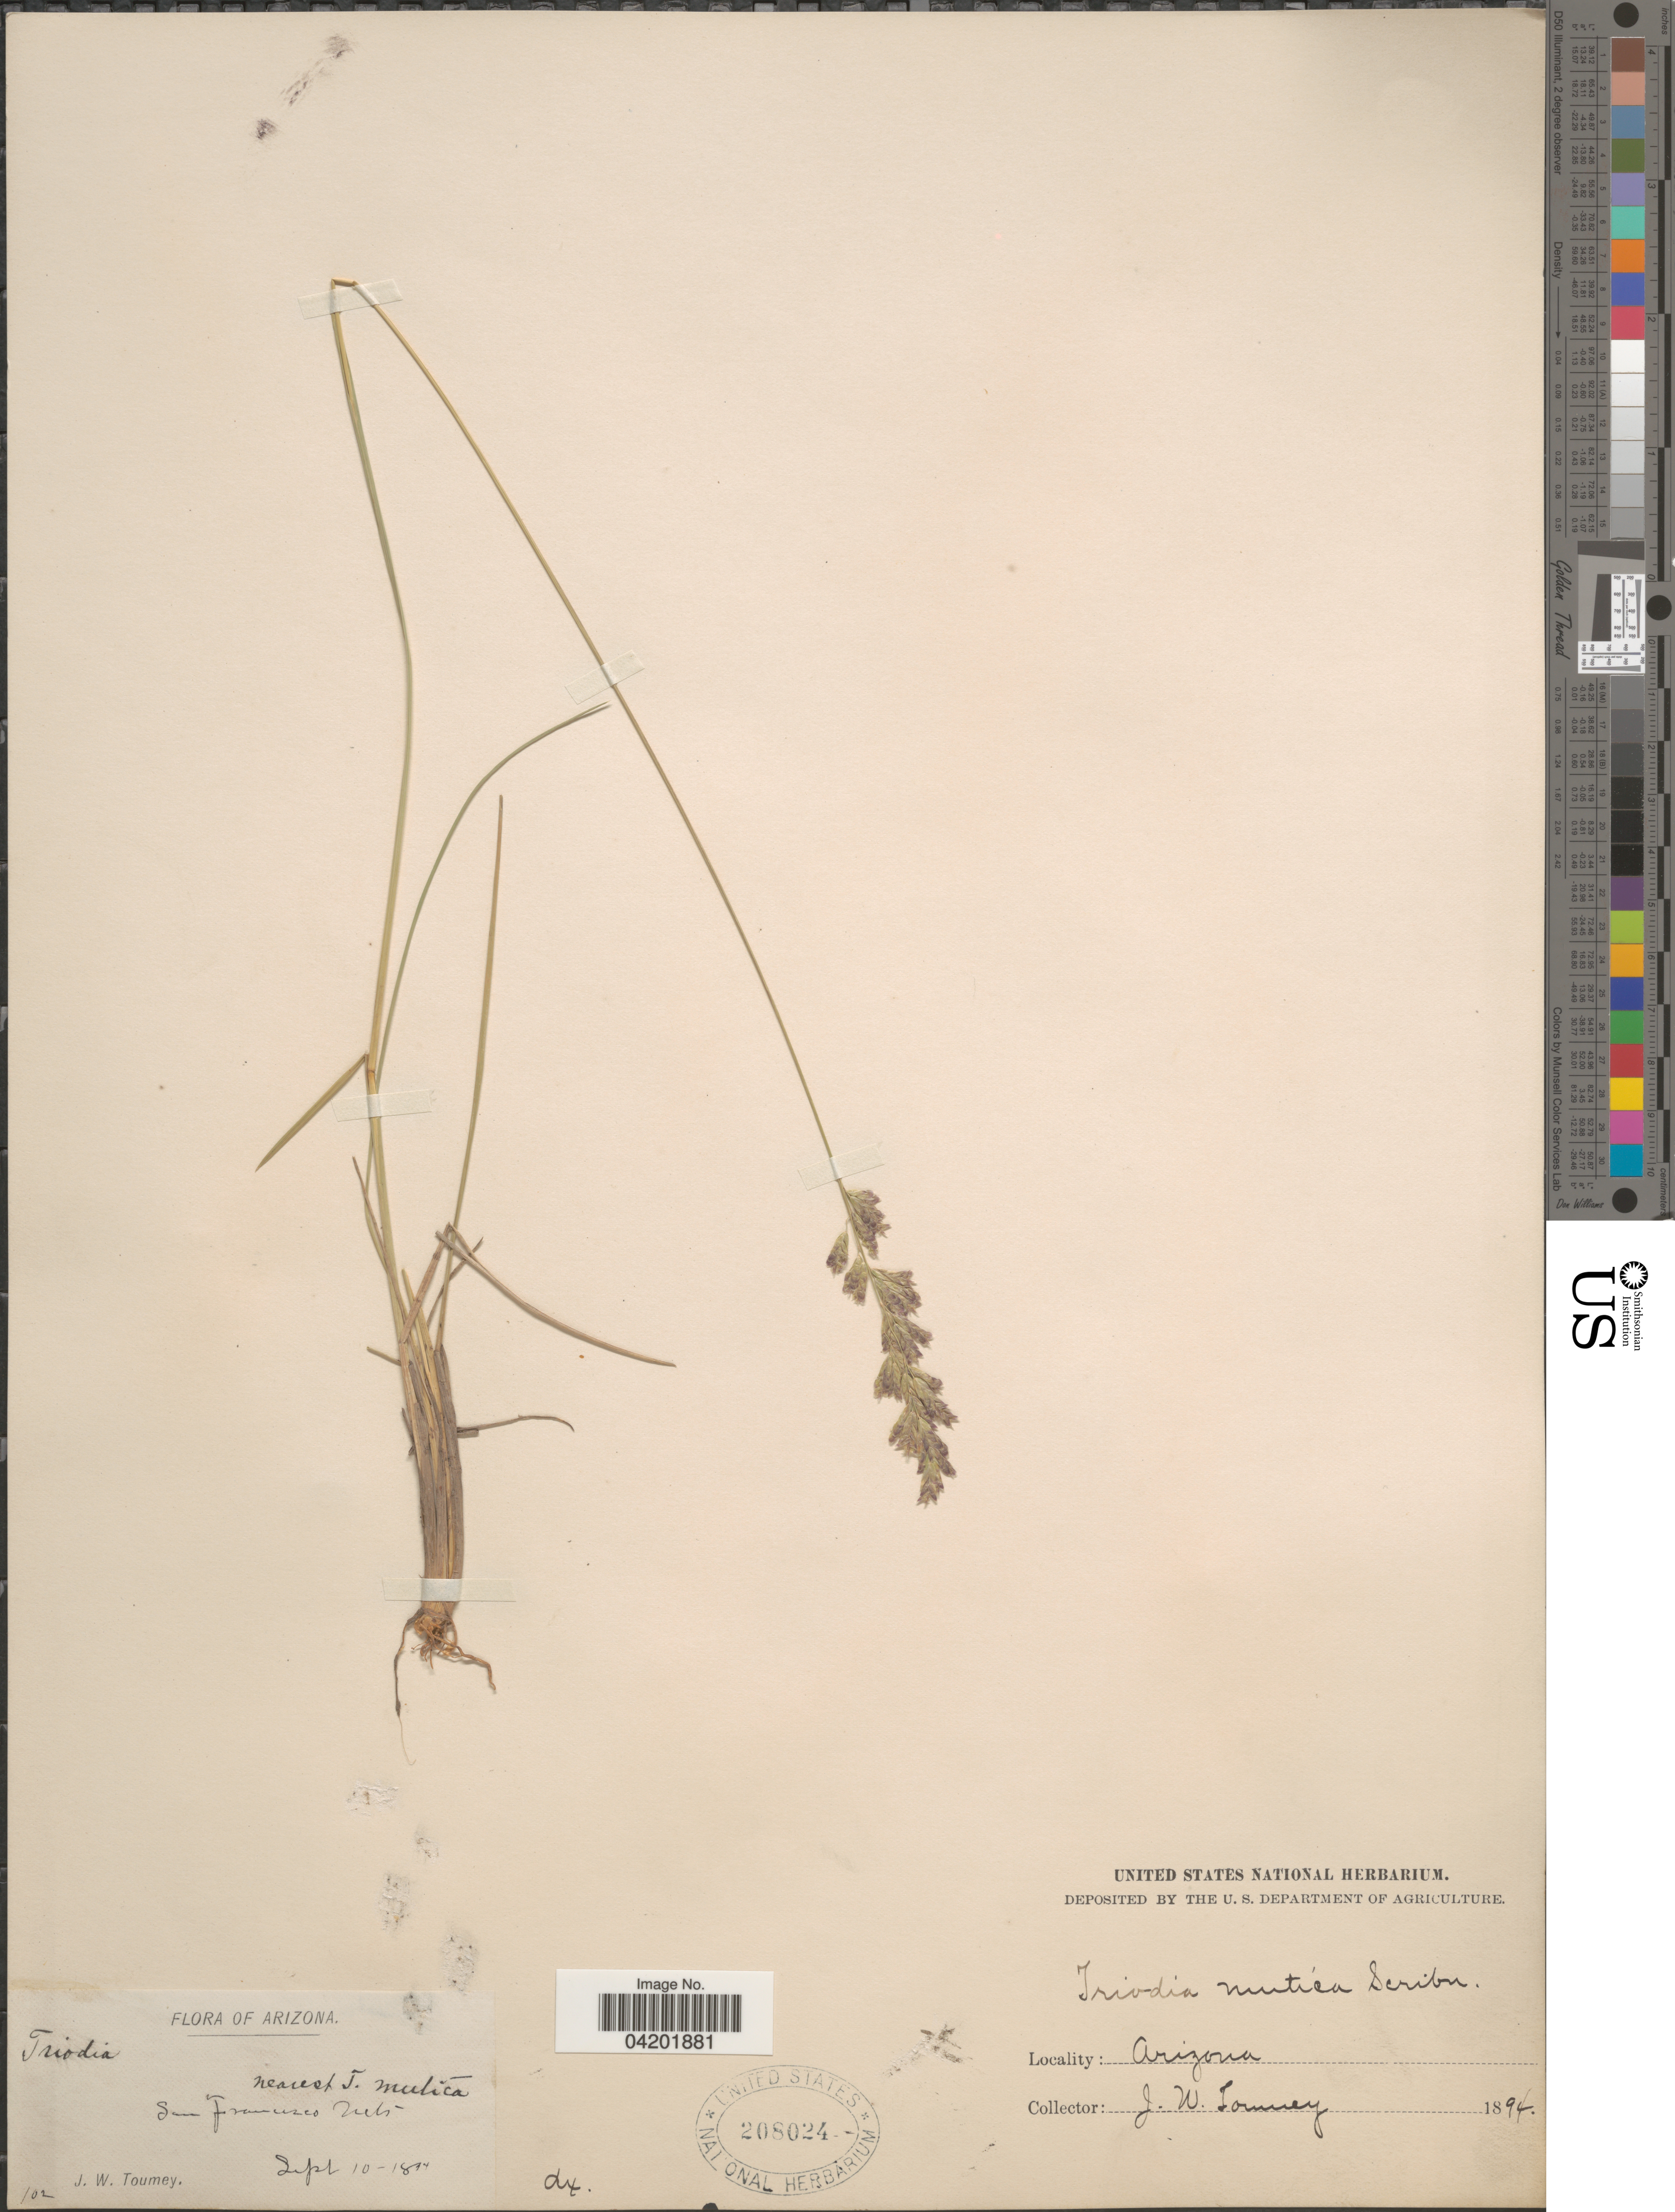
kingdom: Plantae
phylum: Tracheophyta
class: Liliopsida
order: Poales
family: Poaceae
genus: Tridentopsis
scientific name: Tridentopsis mutica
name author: (Torr.) P.M. Peterson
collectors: J. W. Toumey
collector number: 102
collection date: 1894-09-10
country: United States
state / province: Arizona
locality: San Francisco Mts.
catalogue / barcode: US 208024